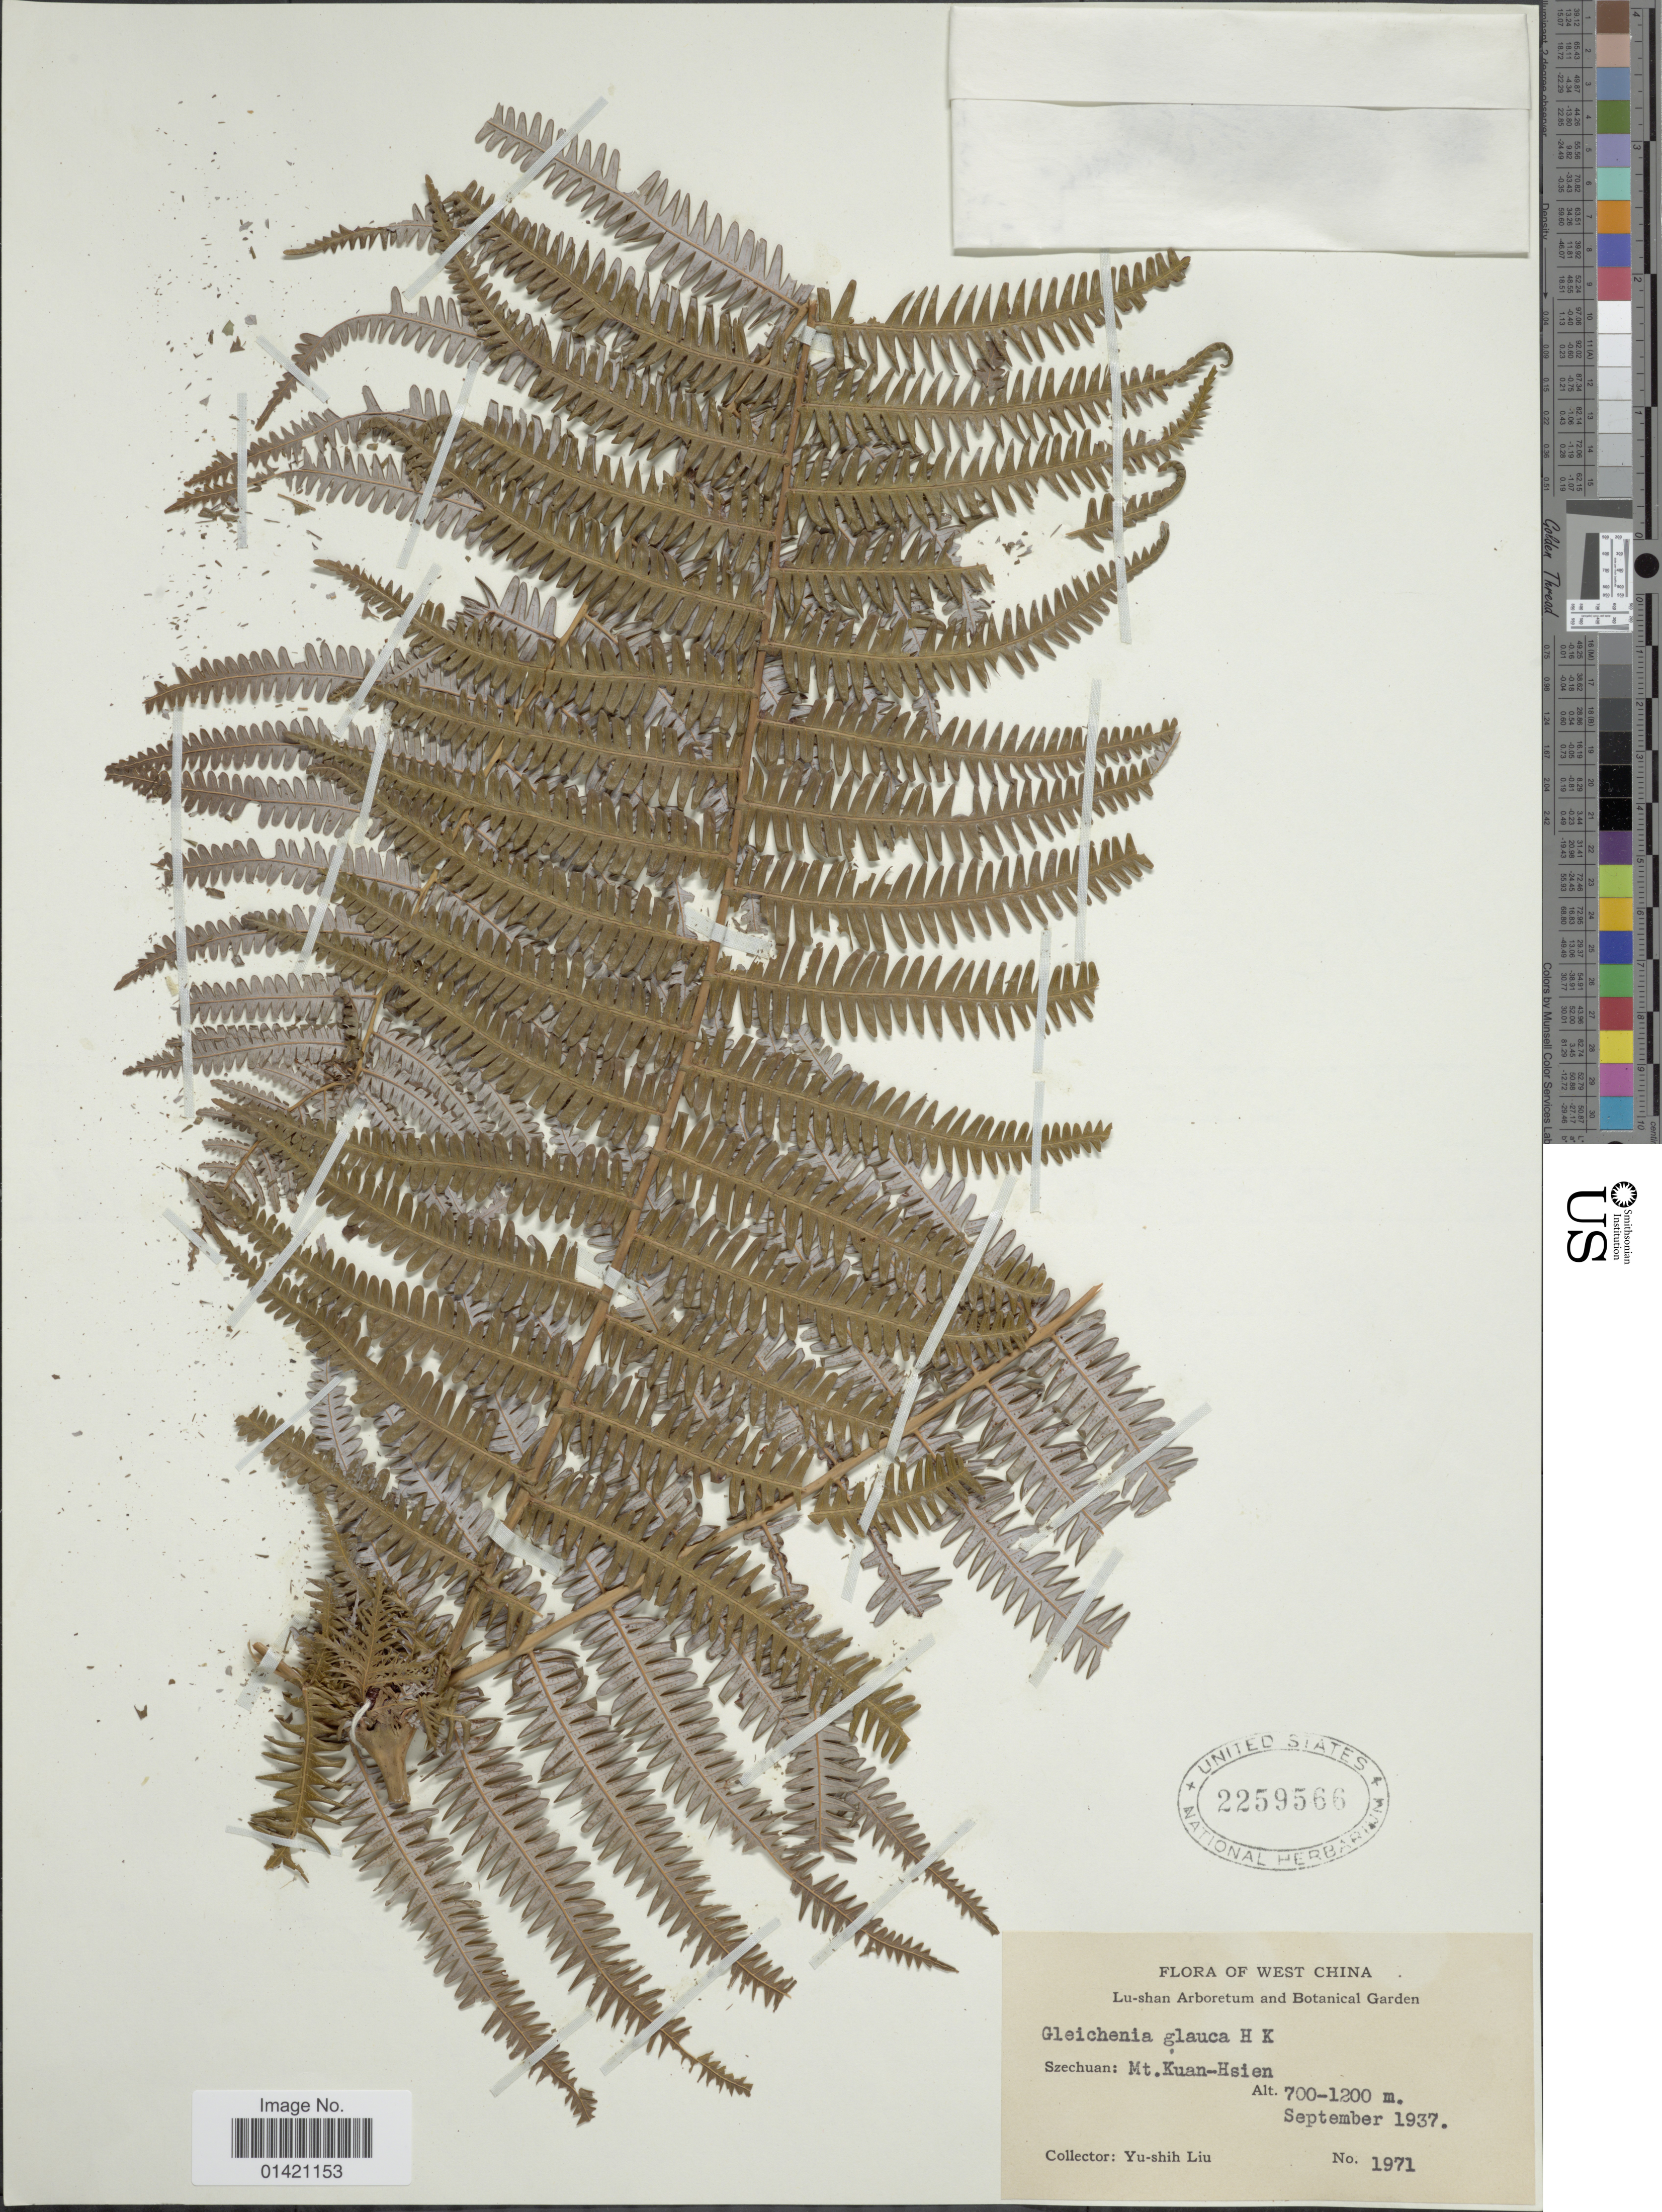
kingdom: Plantae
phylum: Tracheophyta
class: Polypodiopsida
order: Gleicheniales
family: Gleicheniaceae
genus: Diplopterygium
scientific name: Diplopterygium glaucum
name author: (Thunb. ex Houtt.) Nakai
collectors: Y.-S. Liu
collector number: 1971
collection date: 1937-09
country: China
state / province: Sichuan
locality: West China. Szechuan: Mt. Kuan-Hsien.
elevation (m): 700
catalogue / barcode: US 2259566